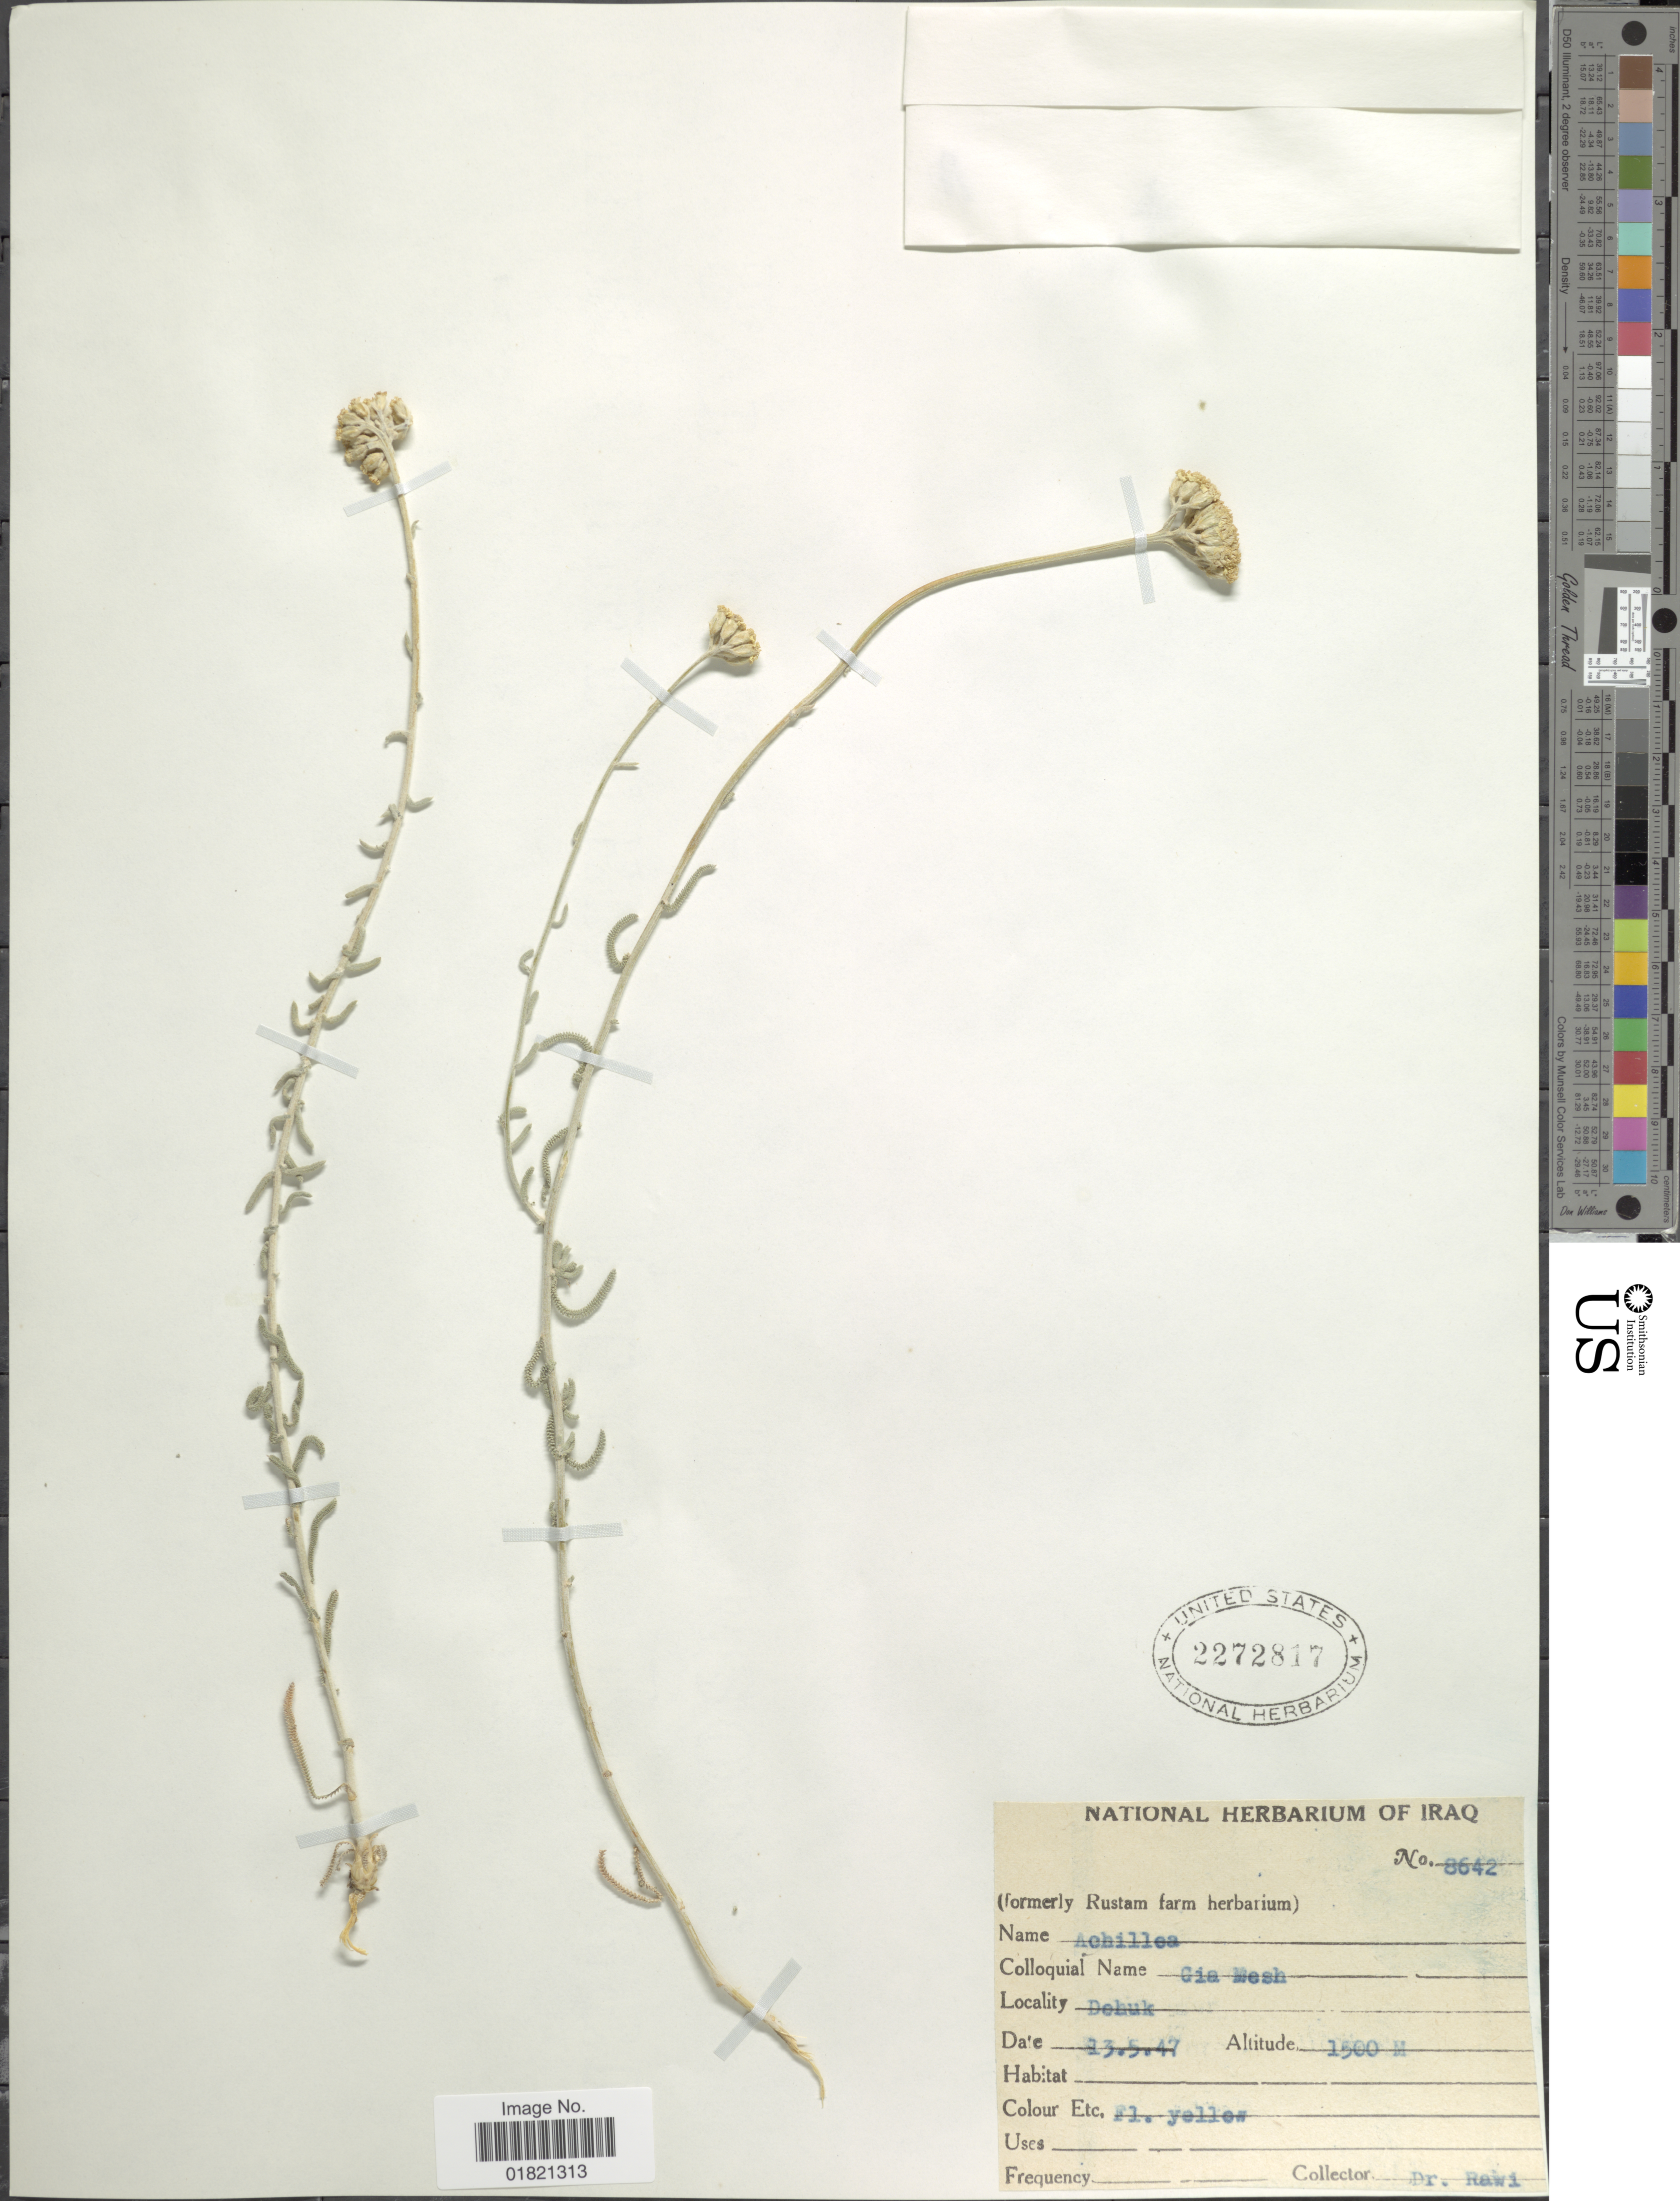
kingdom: Plantae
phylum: Tracheophyta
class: Magnoliopsida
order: Asterales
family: Asteraceae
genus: Achillea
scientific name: Achillea sp.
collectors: -. Rawi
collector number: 8642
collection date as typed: Transcribed d/m/y: 13/5/47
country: Iraq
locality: Dehuk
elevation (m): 1500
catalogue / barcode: US 2272817